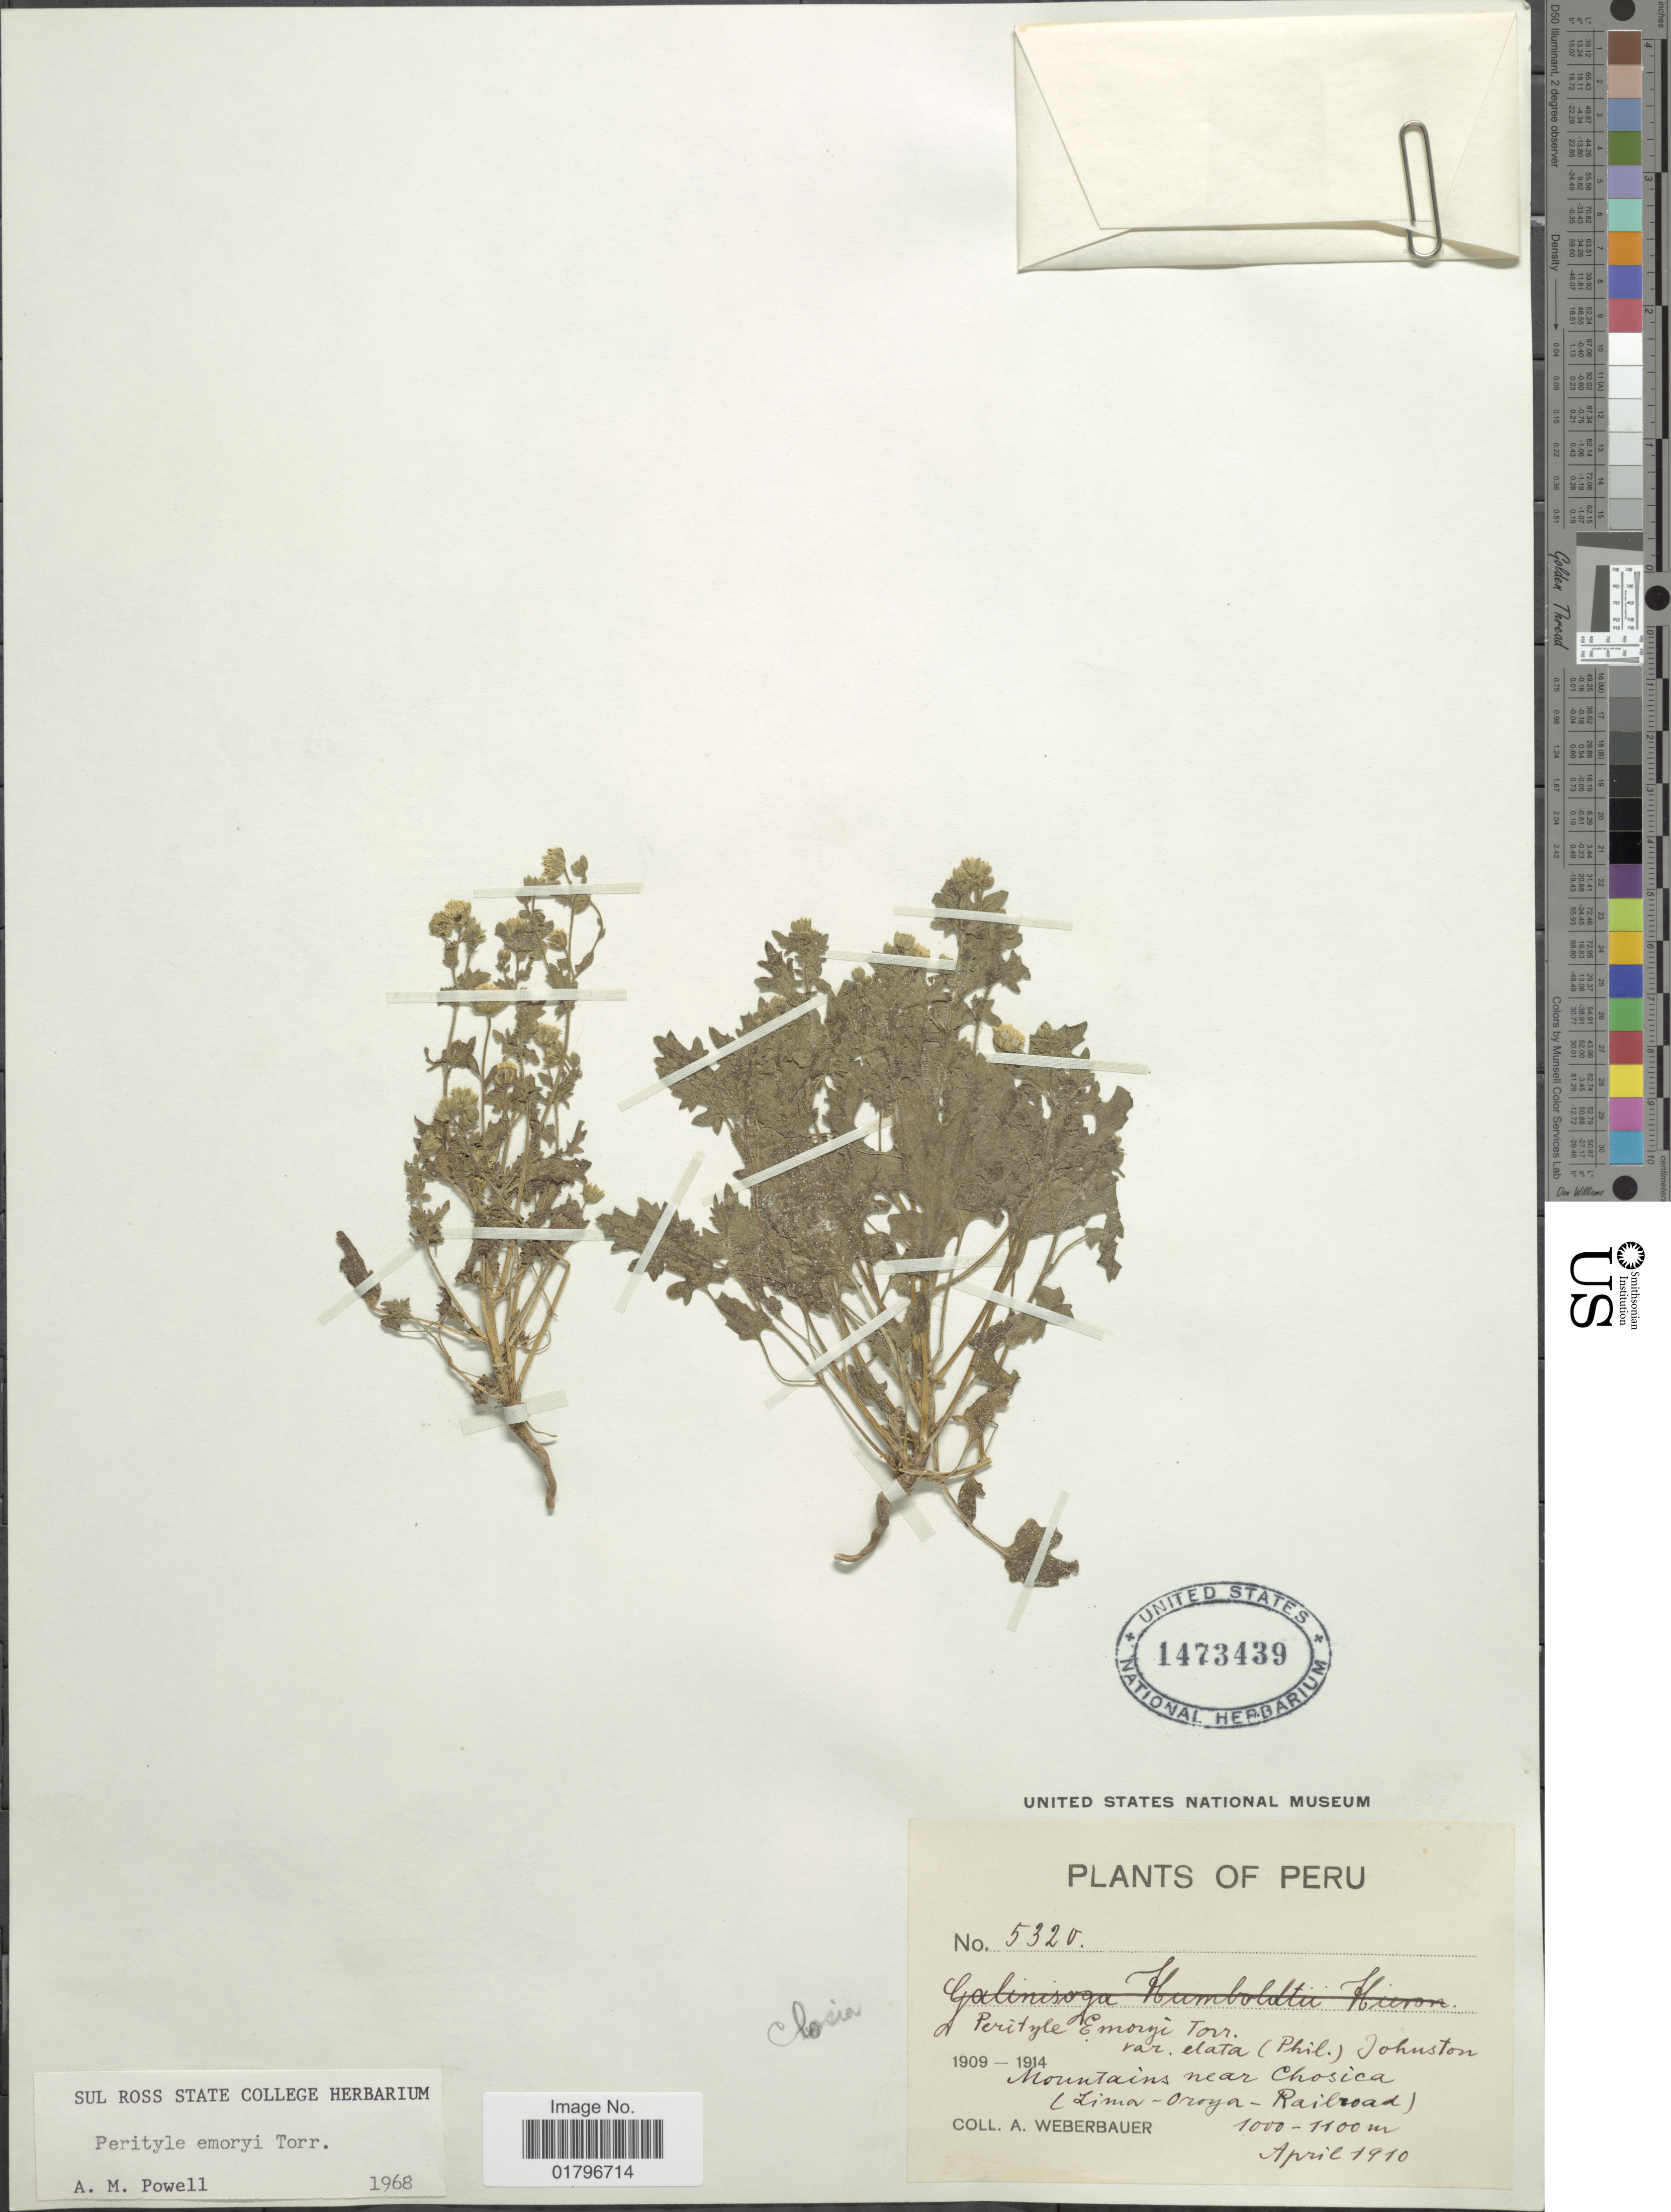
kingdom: Plantae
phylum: Tracheophyta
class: Magnoliopsida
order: Asterales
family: Asteraceae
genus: Perityle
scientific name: Perityle emoryi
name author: Torr.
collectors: A. Weberbauer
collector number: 5320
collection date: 1910-04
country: Peru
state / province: Lima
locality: Mountains near Chosica (Lima-Oroya-Railroad)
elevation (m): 1000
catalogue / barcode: US 1473439